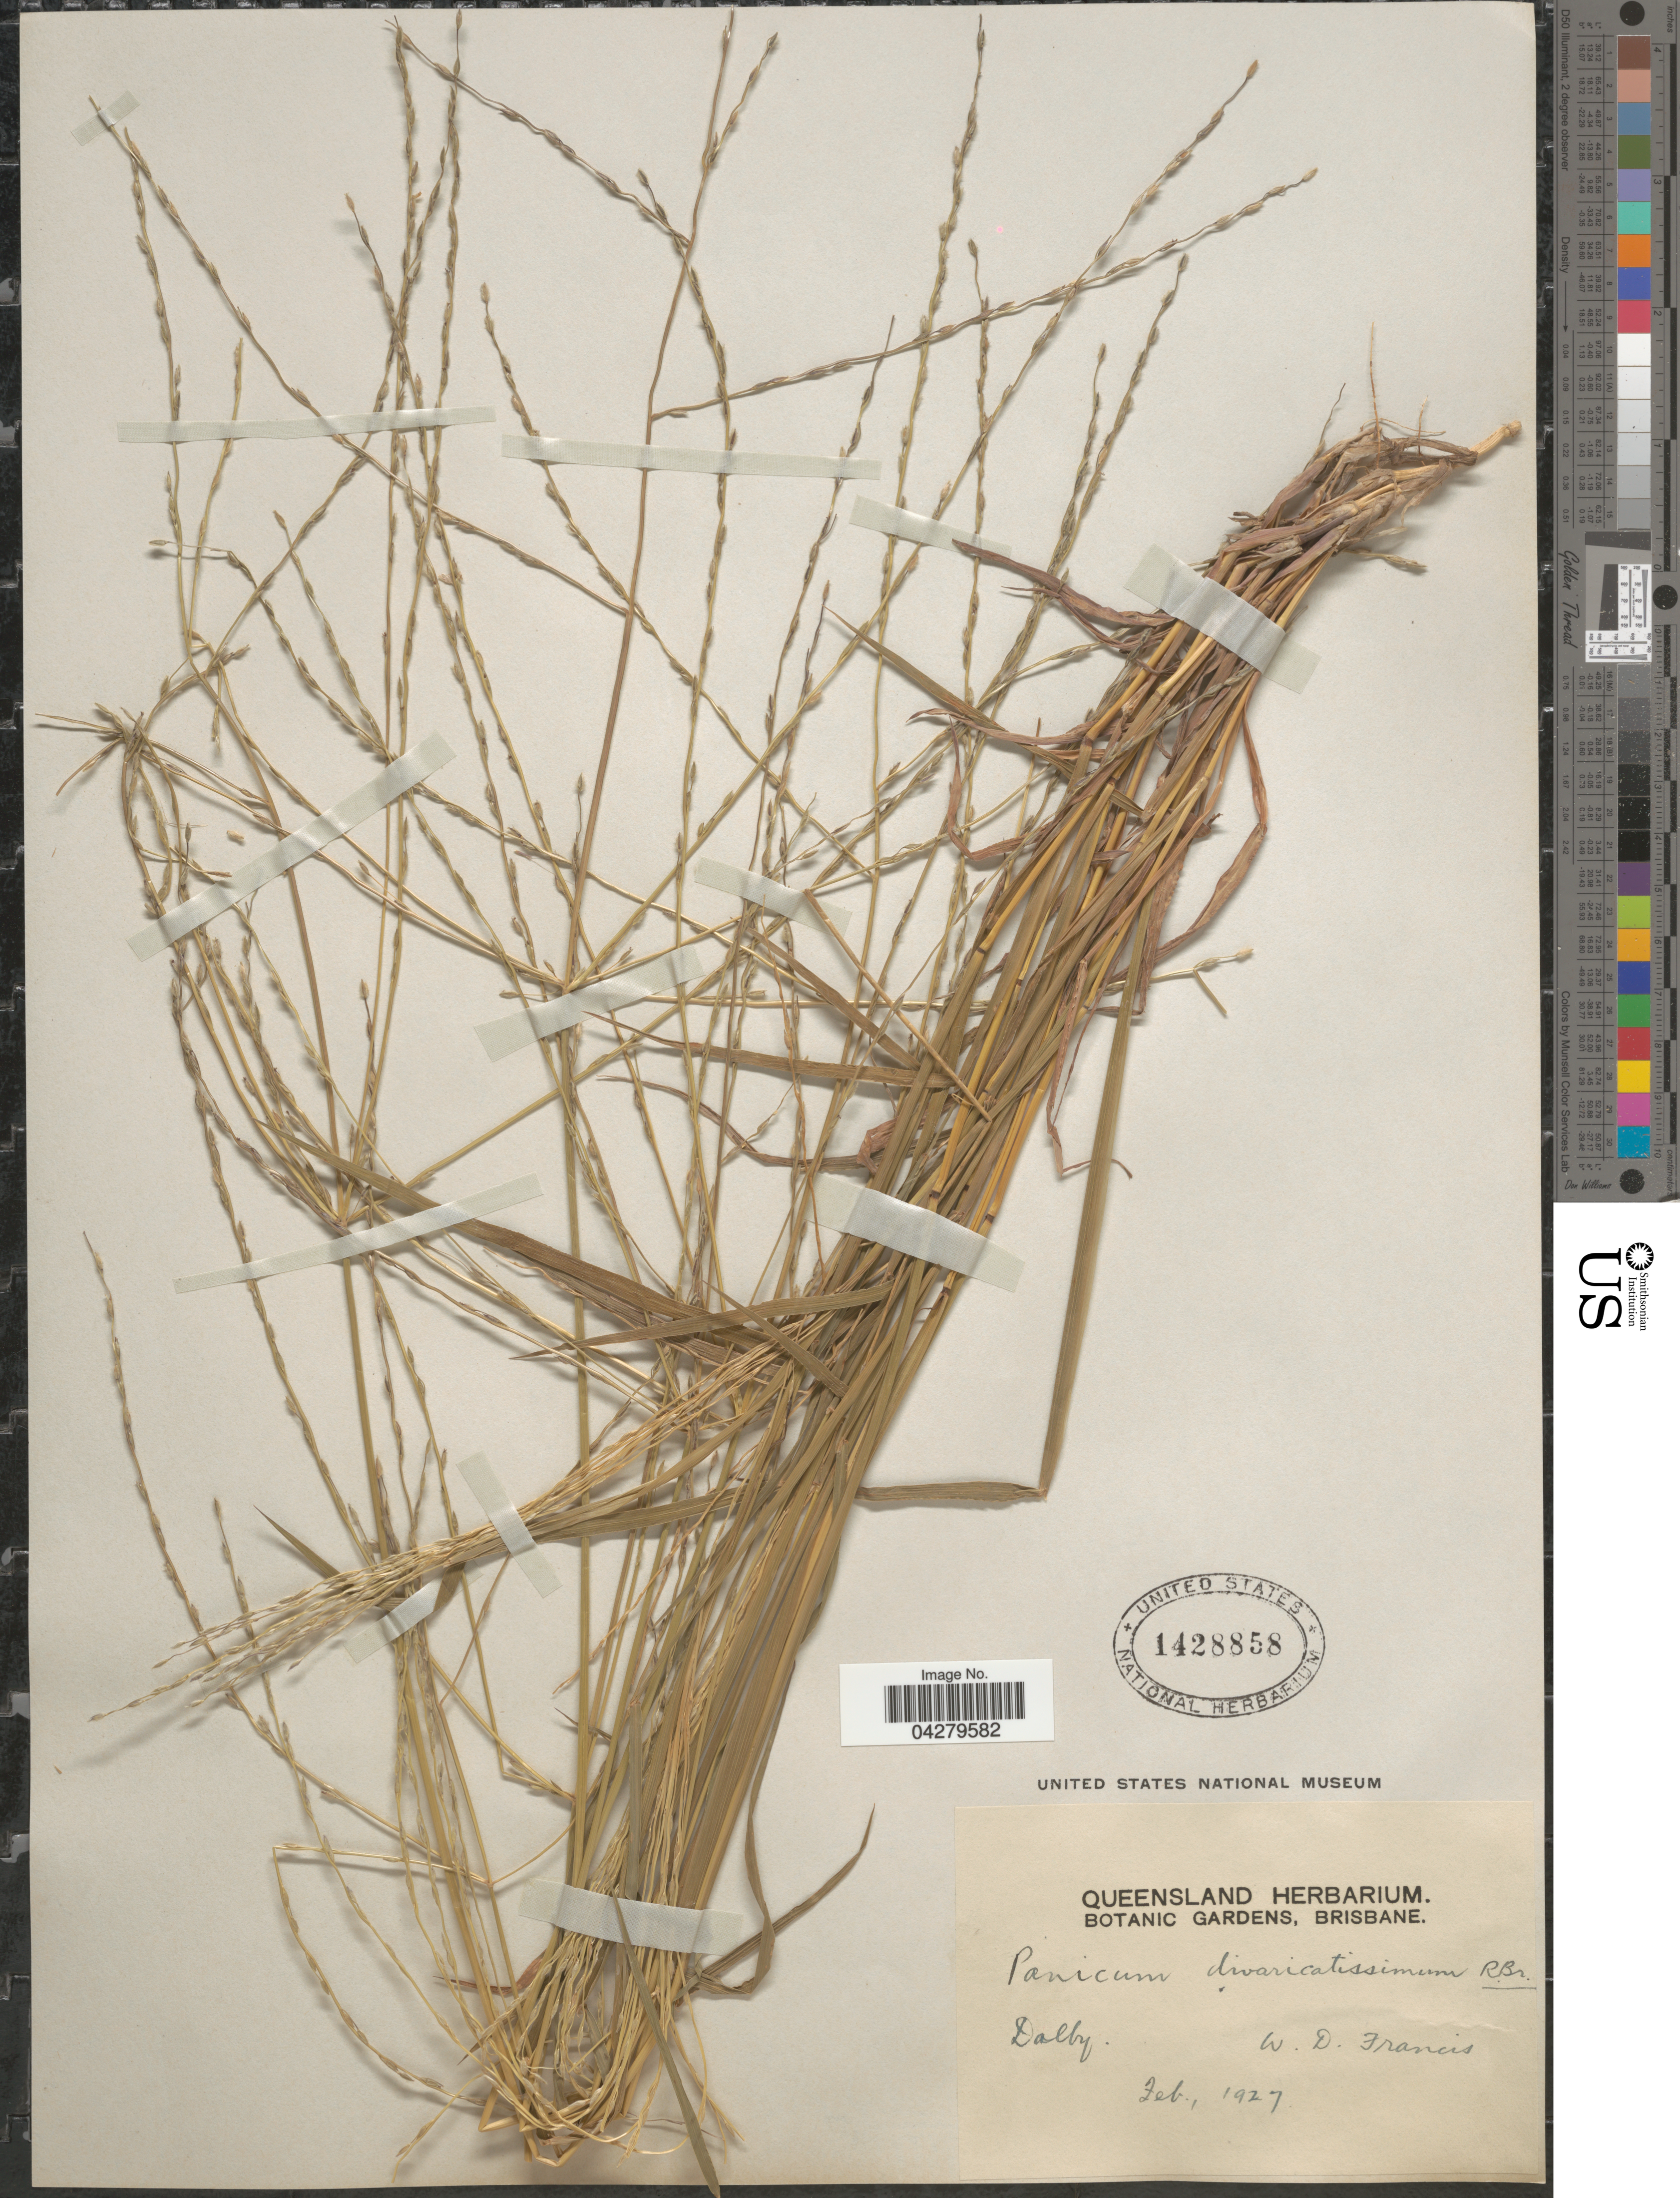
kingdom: Plantae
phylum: Tracheophyta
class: Liliopsida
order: Poales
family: Poaceae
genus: Digitaria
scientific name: Digitaria divaricatissima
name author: (R. Br.) Hughes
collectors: W. Francis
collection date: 1927-02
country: Australia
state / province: Queensland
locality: Dalby.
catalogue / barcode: US 1428858